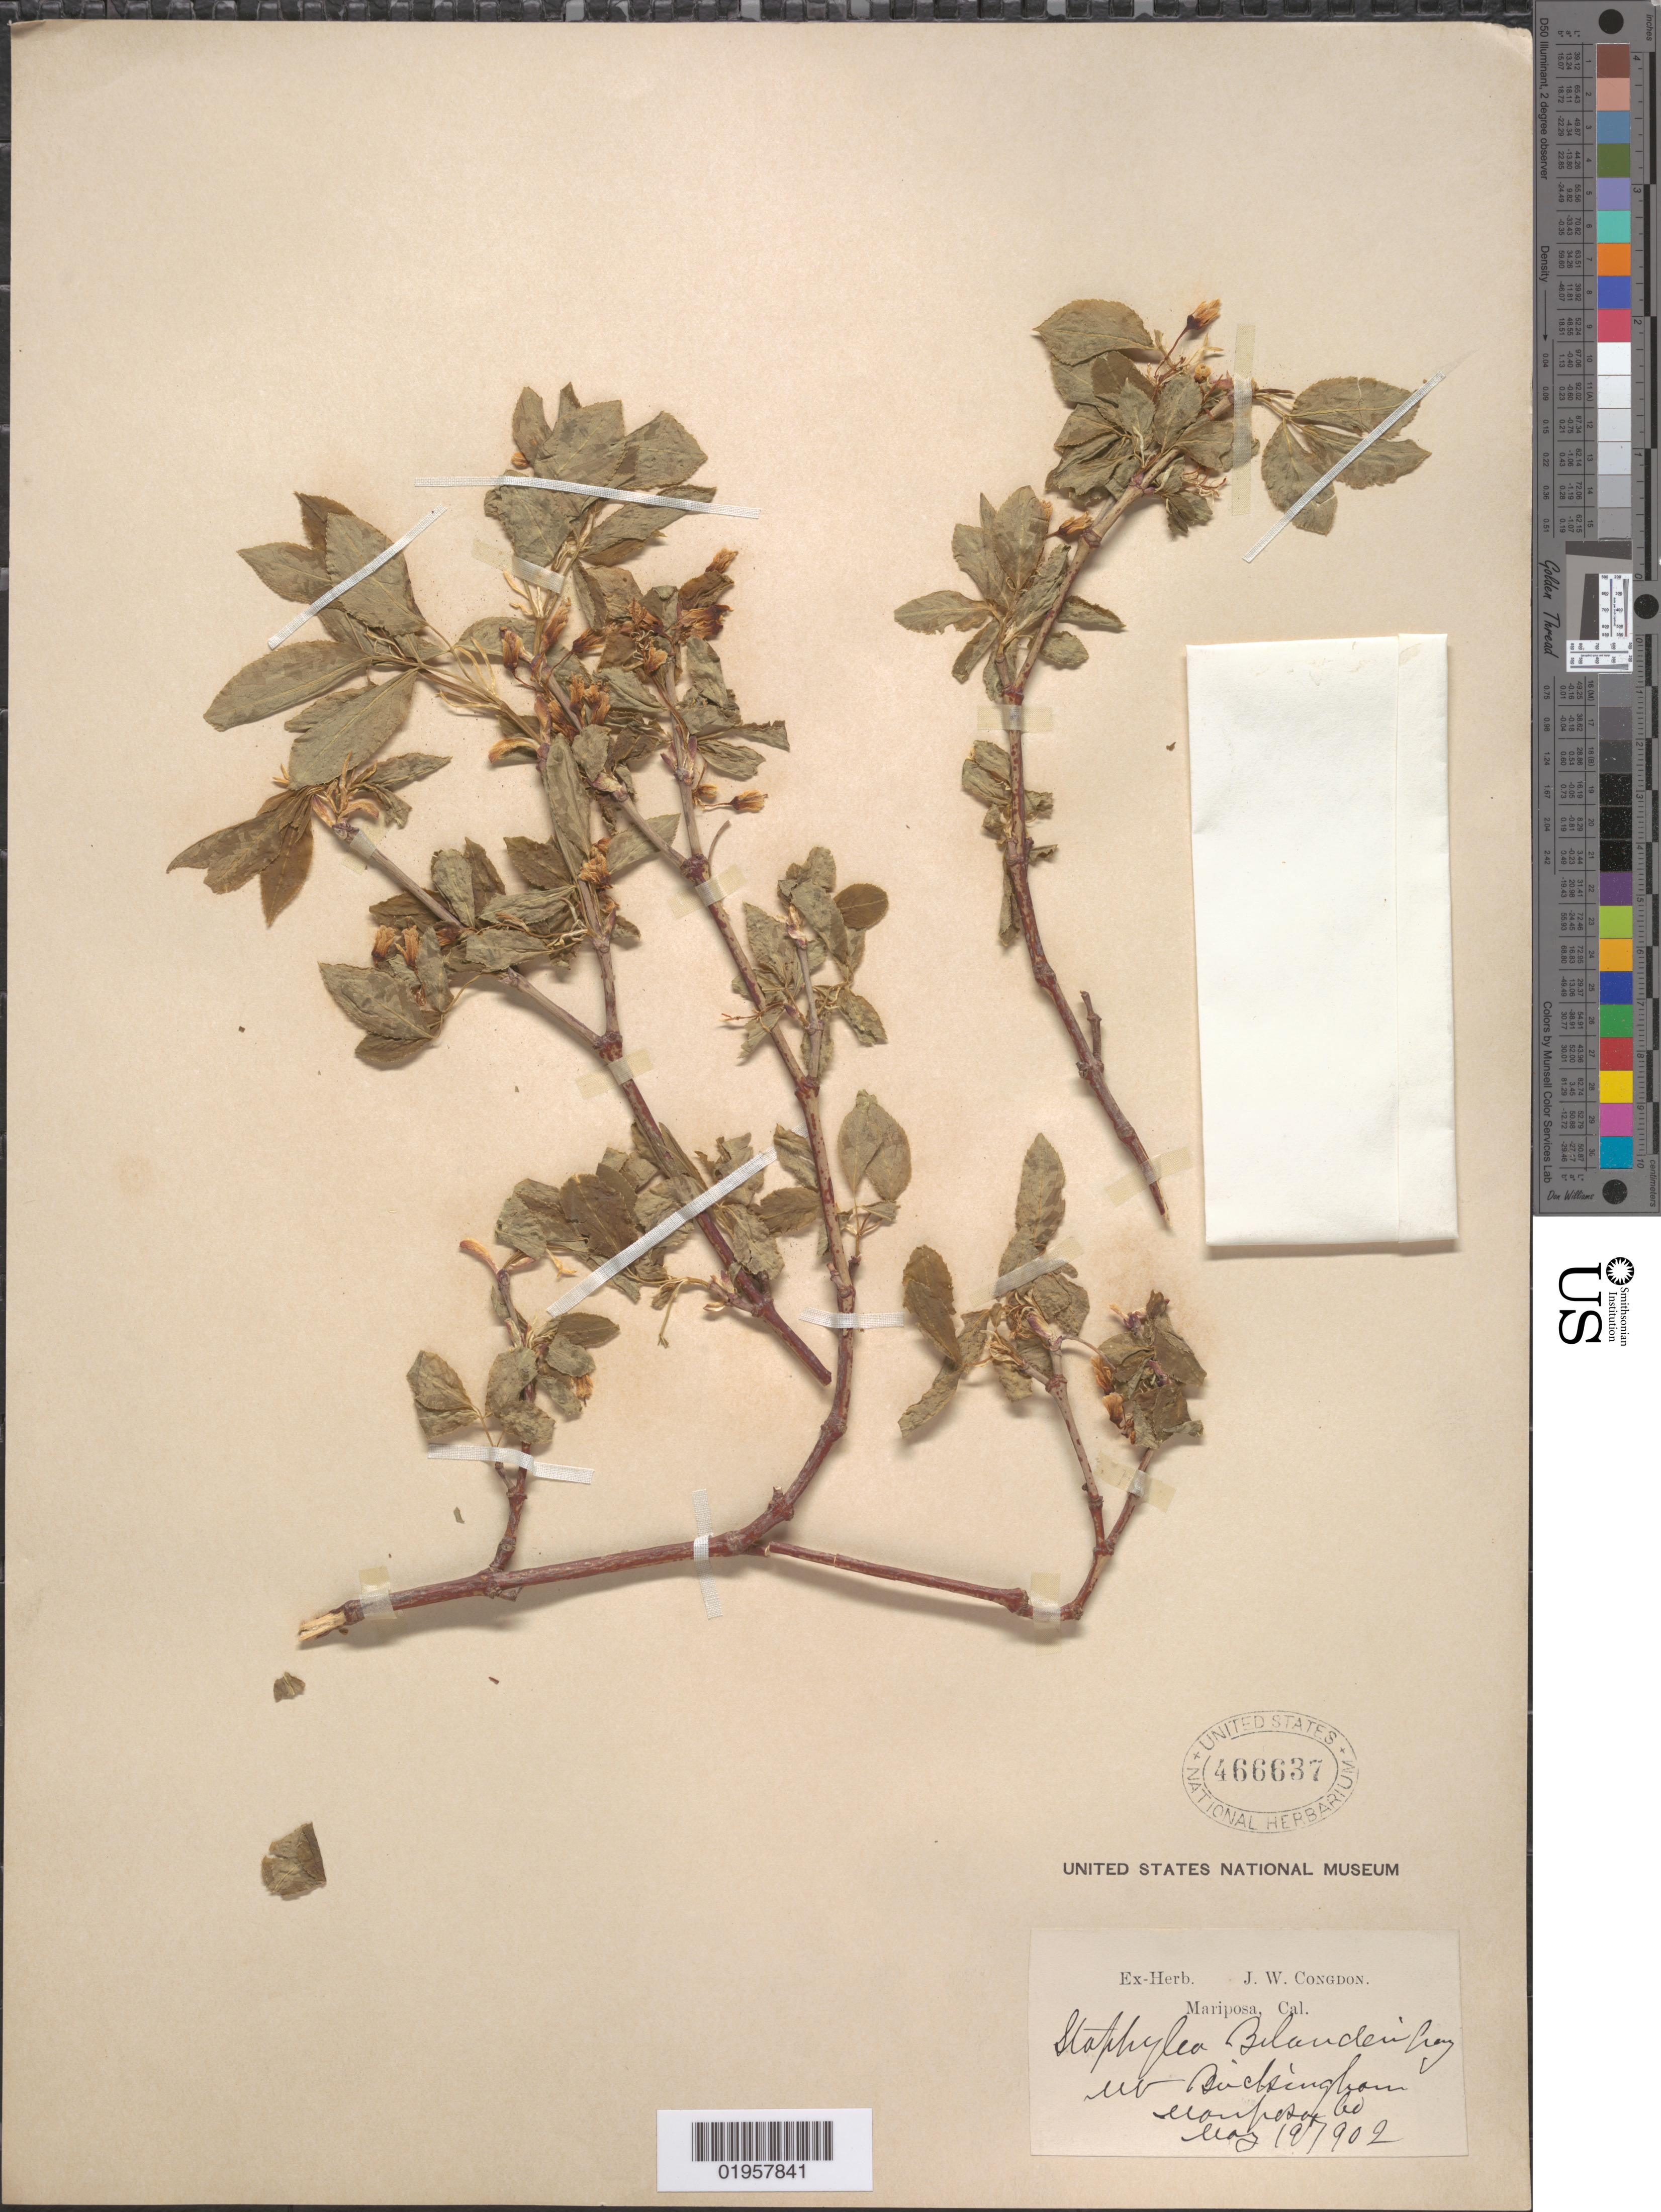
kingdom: Plantae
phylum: Tracheophyta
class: Magnoliopsida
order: Crossosomatales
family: Staphyleaceae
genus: Staphylea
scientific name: Staphylea bolanderi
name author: A. Gray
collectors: J. W. Congdon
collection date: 1902-05-19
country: United States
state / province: California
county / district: Mariposa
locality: Buckingham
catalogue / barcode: US 466637